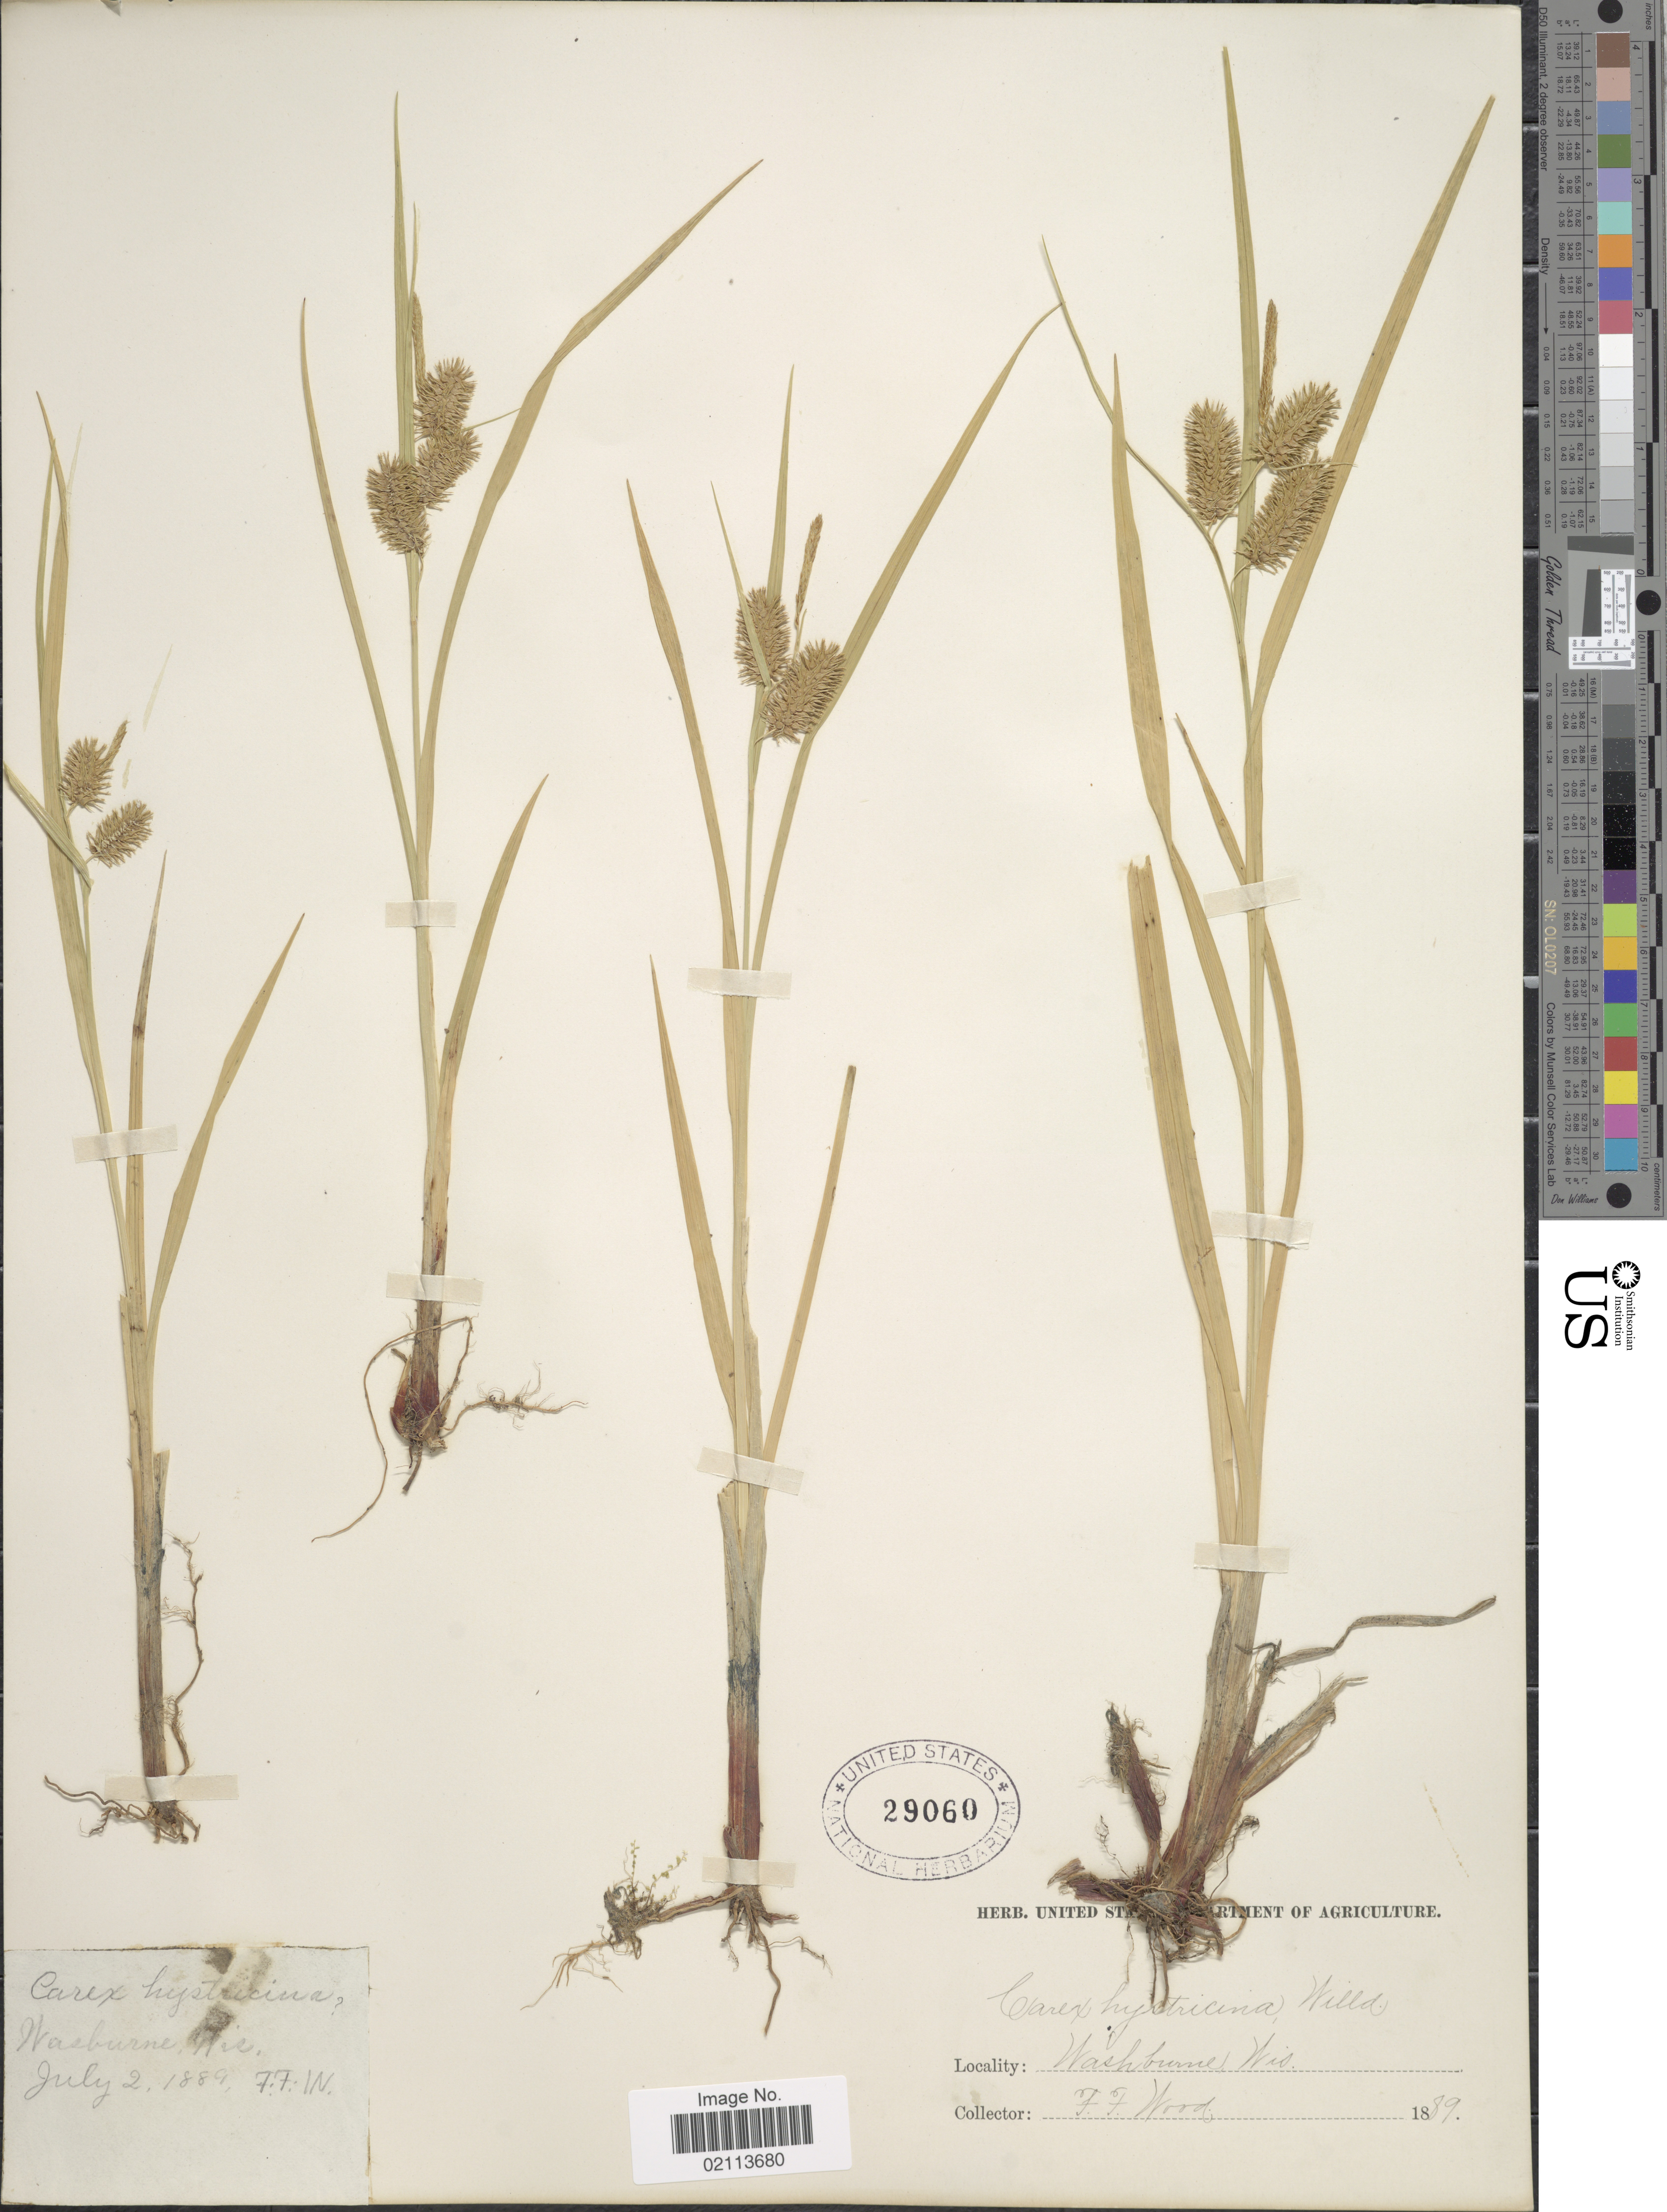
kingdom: Plantae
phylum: Tracheophyta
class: Liliopsida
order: Poales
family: Cyperaceae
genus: Carex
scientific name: Carex hystericina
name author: Muhl. ex Willd.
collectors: F. Wood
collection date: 1889-07-02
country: United States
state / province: Wisconsin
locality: Washburne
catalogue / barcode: US 29060